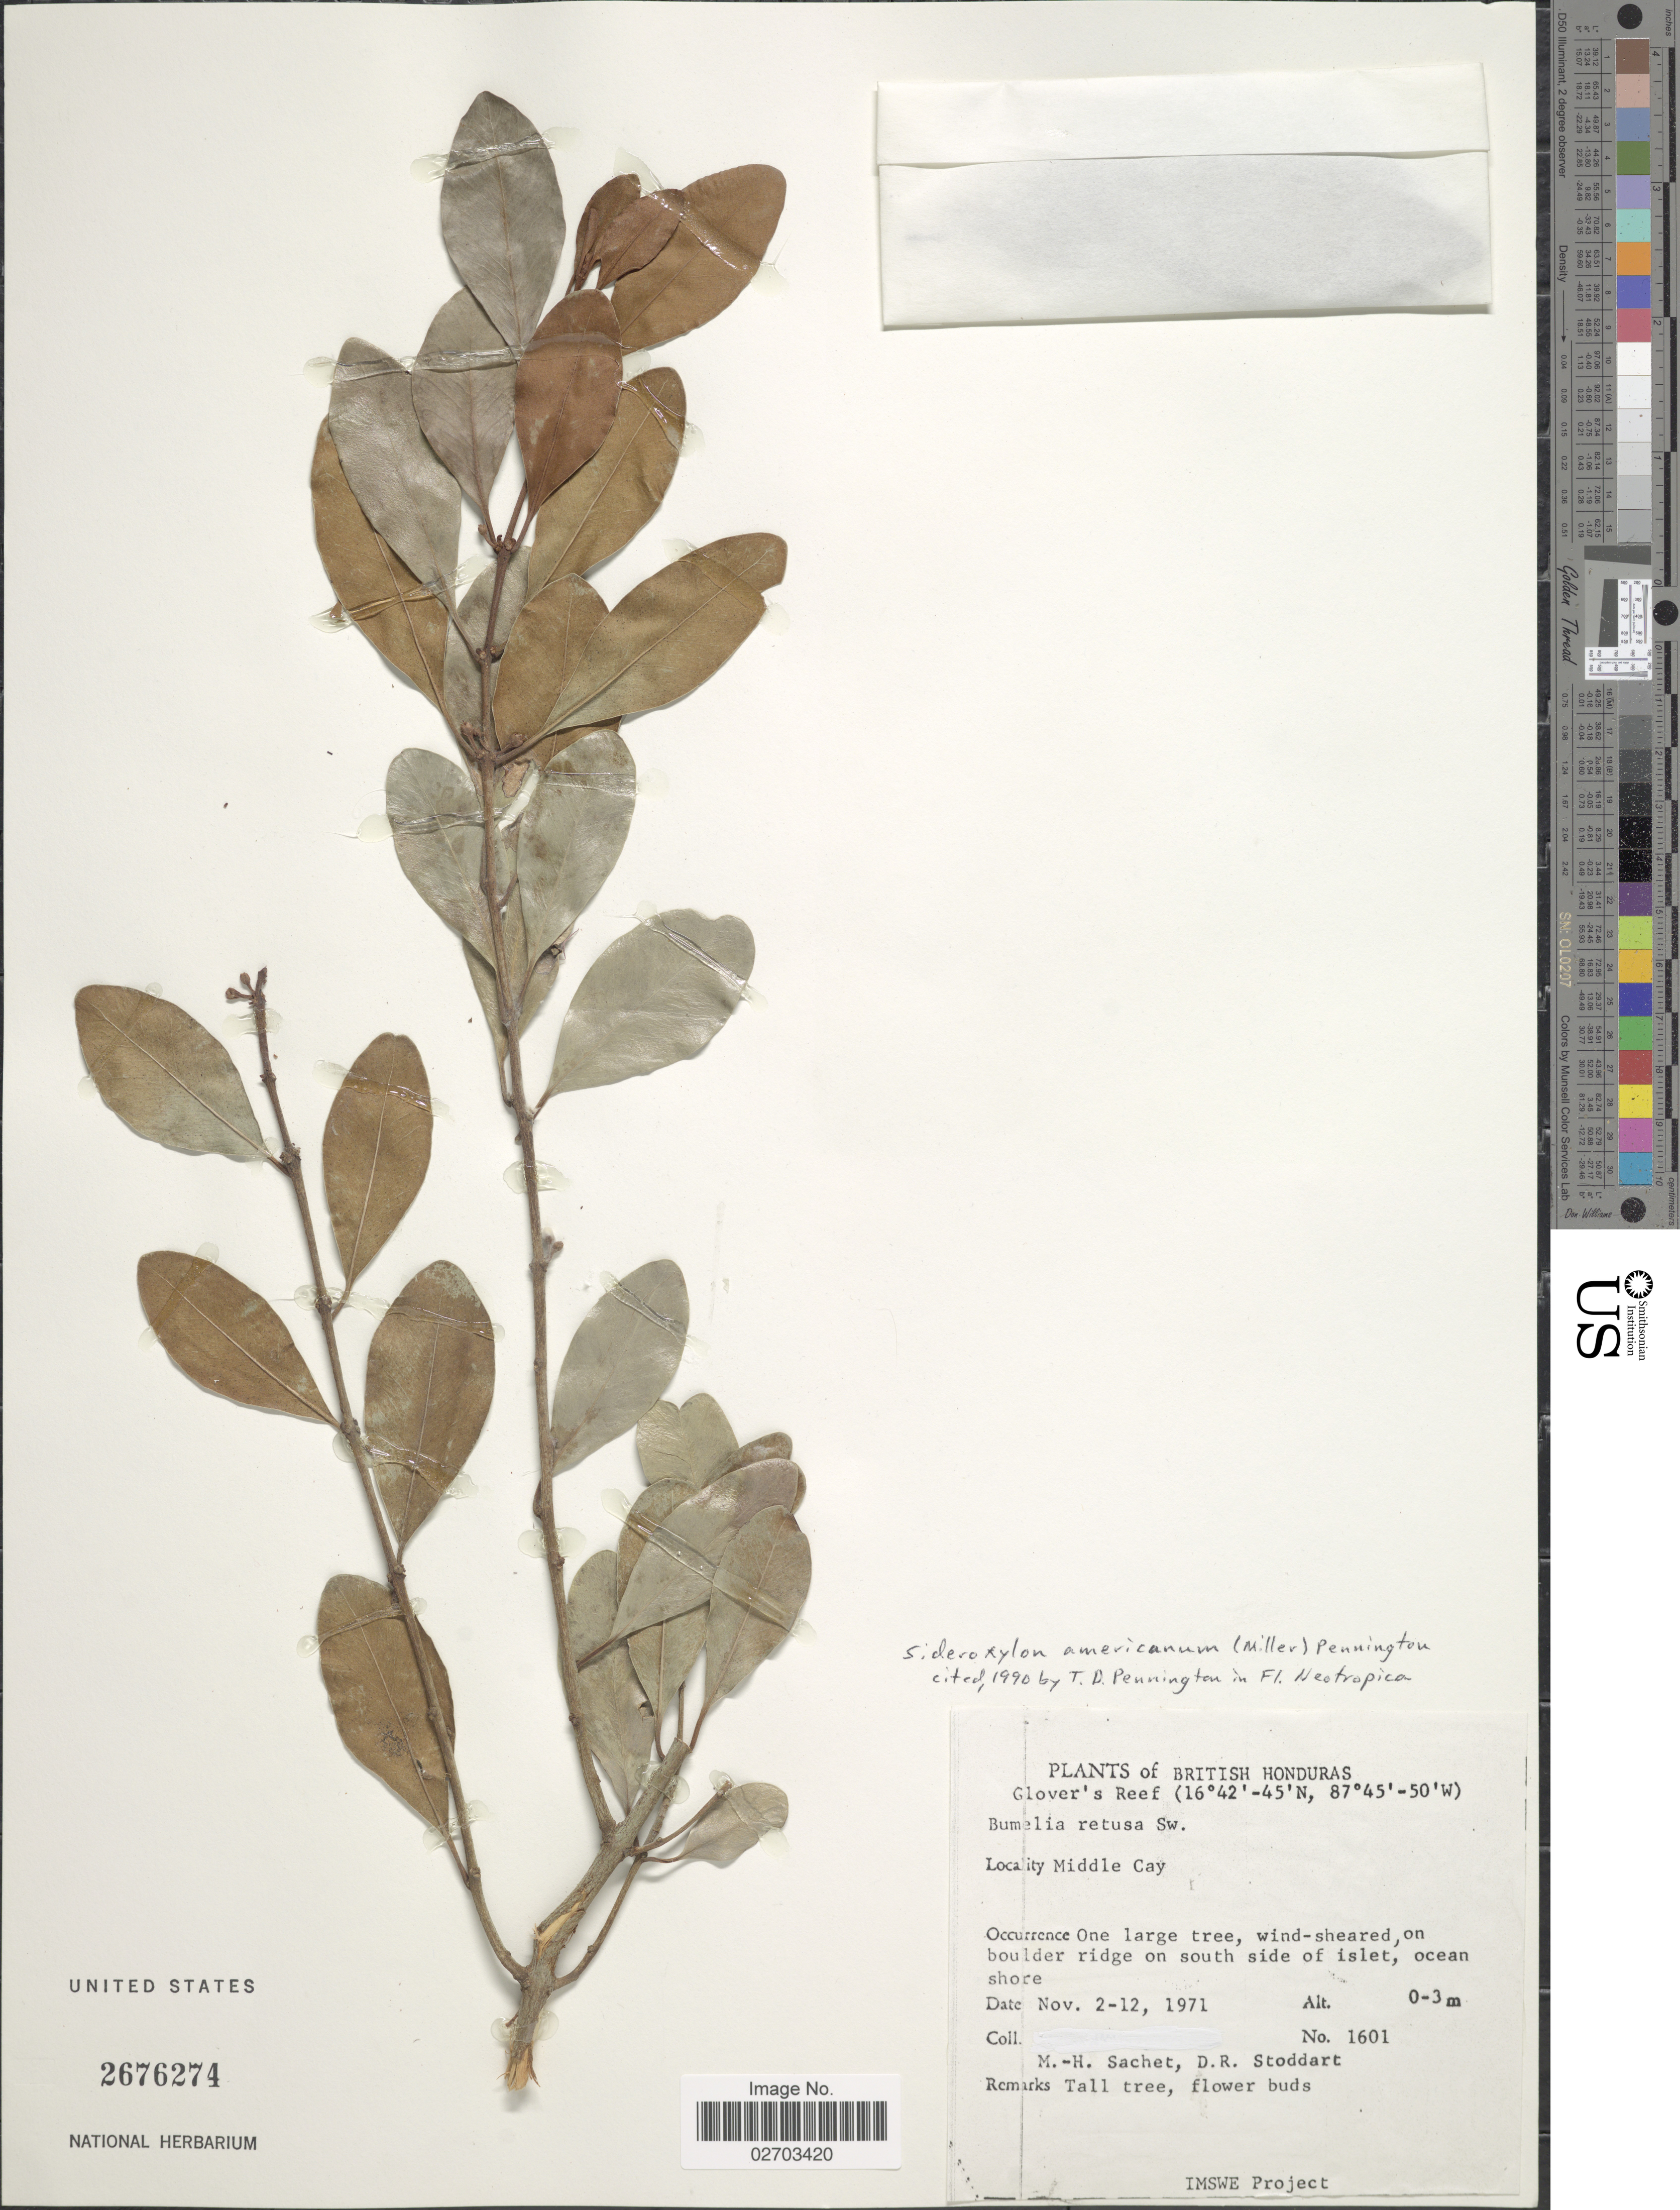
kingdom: Plantae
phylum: Tracheophyta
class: Magnoliopsida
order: Ericales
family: Sapotaceae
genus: Sideroxylon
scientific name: Sideroxylon americanum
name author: (Mill.) T.D. Penn.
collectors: M.-H. Sachet & D. R. Stoddart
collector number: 1601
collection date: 1971-11-02/1971-11-12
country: Belize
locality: British Honduras, Glover's Reef, Middle Cay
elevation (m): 0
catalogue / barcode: US 2676274